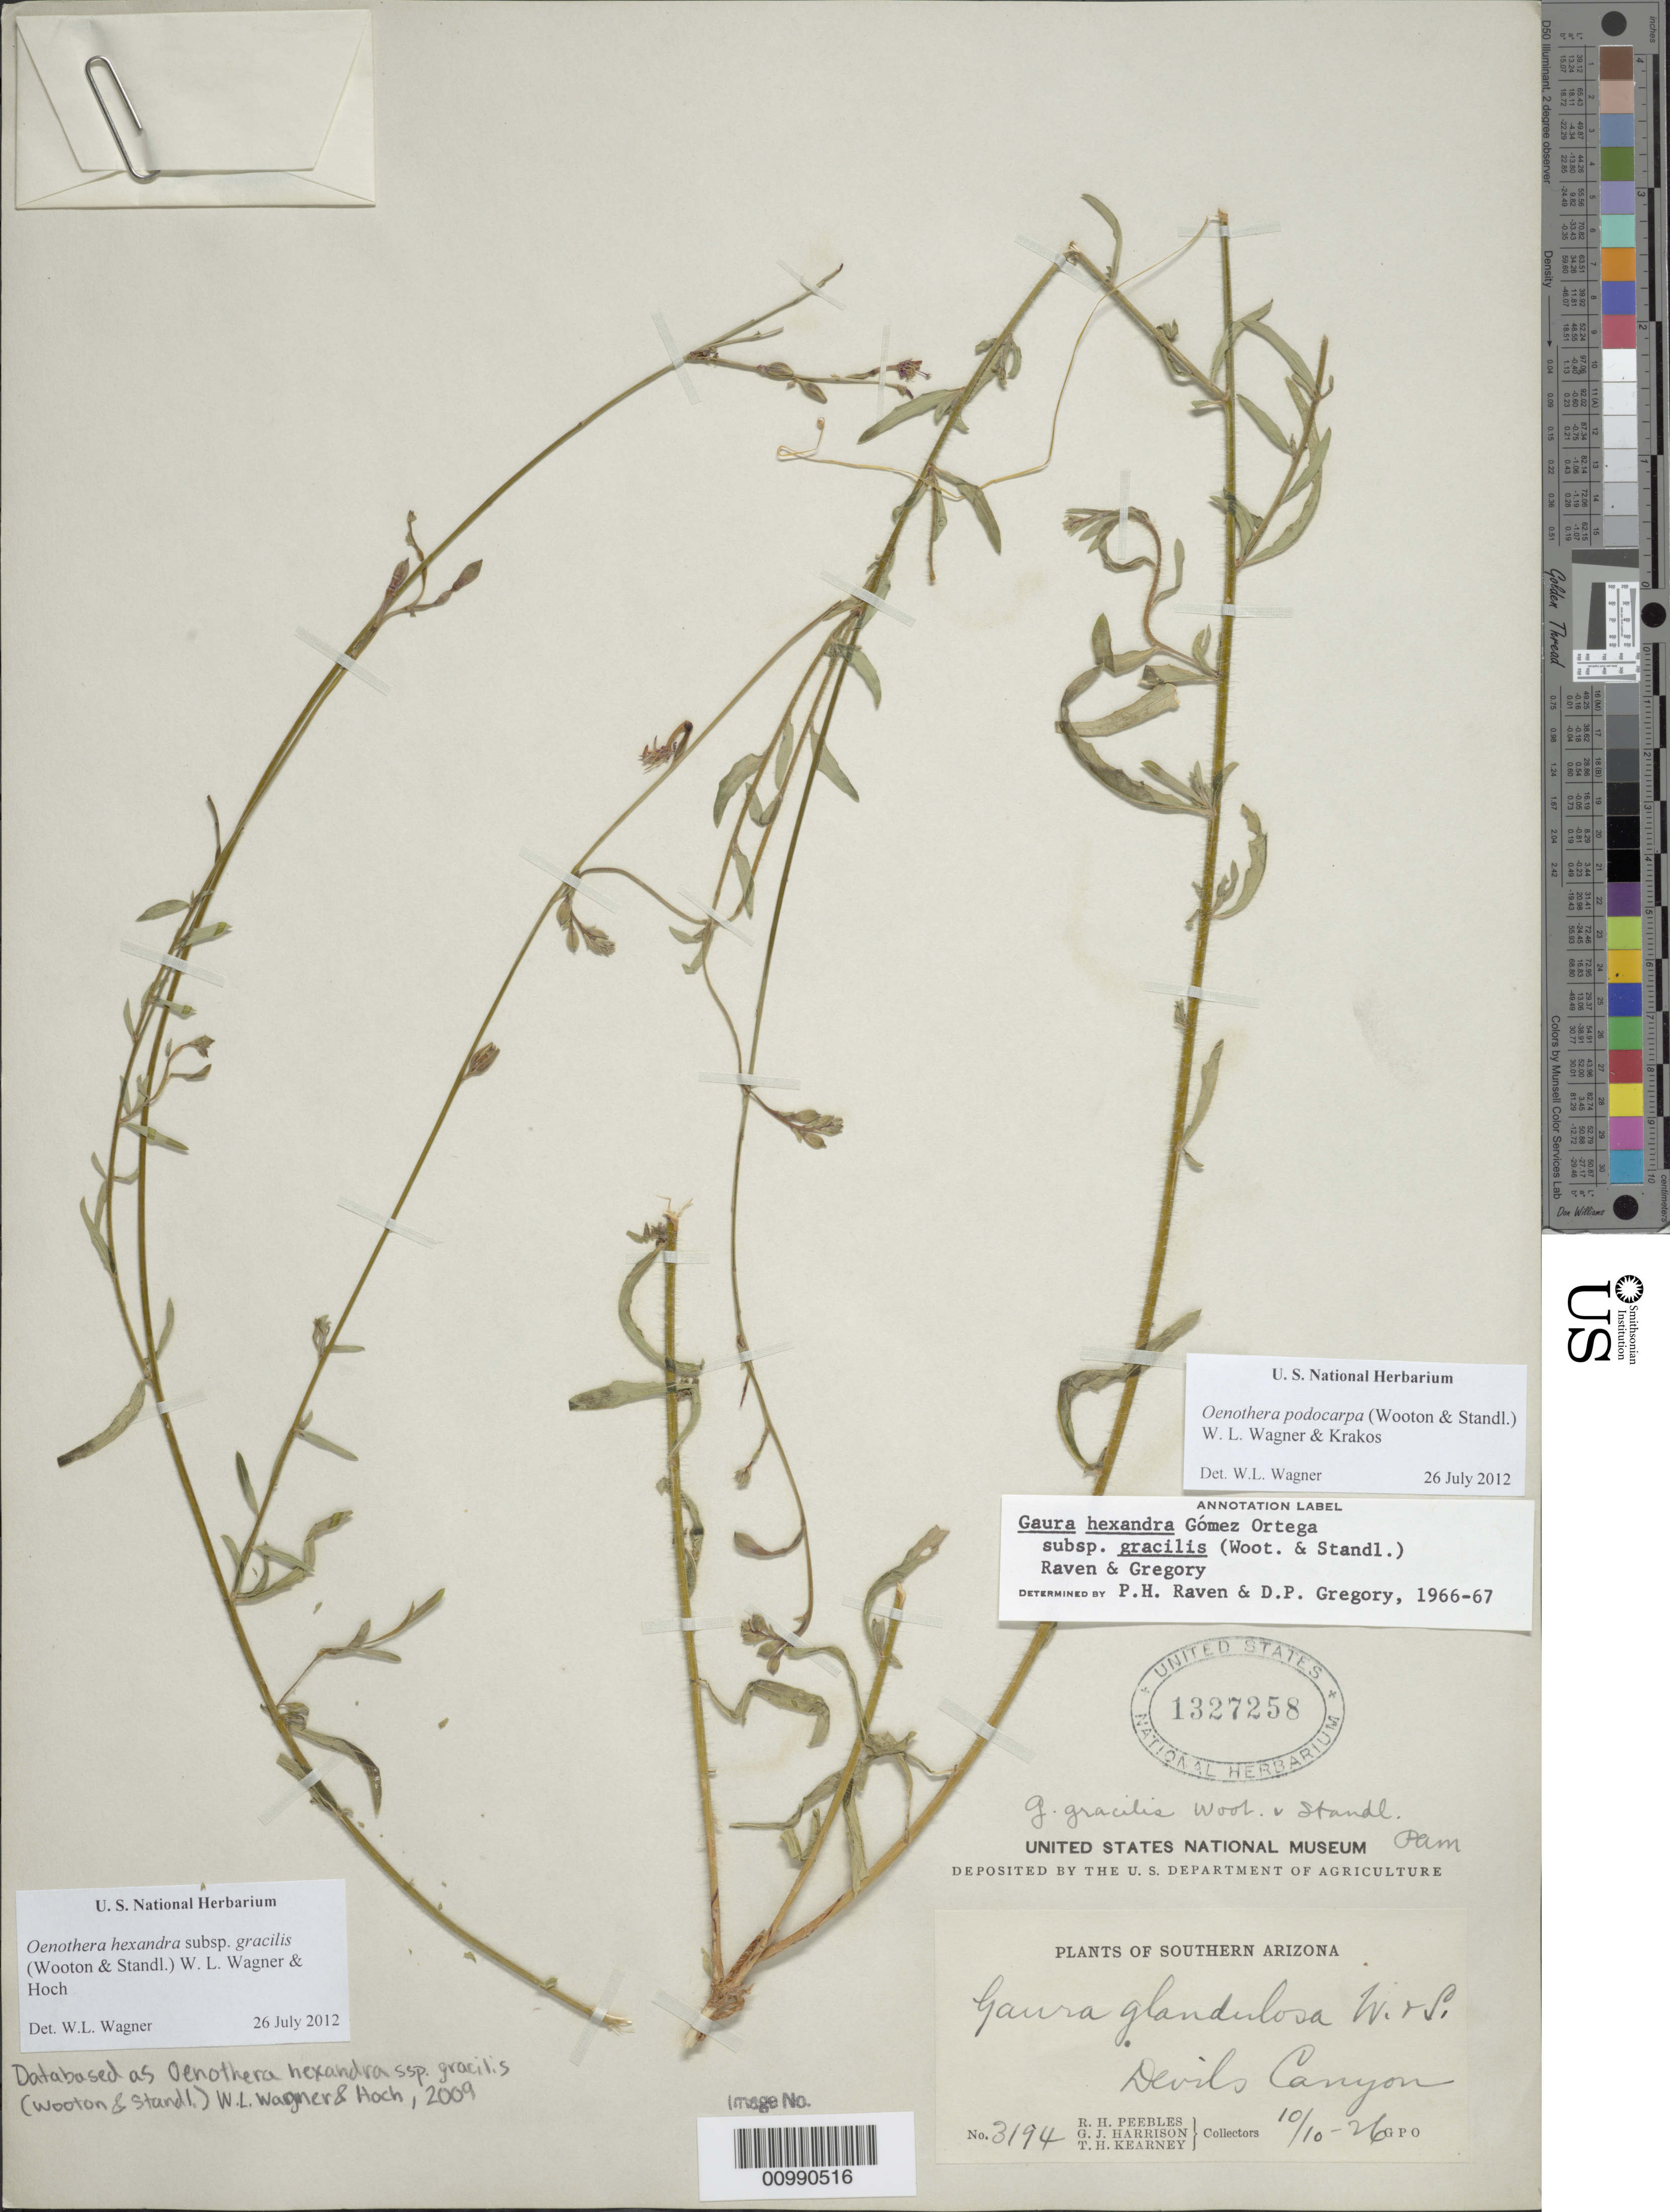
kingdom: Plantae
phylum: Tracheophyta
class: Magnoliopsida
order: Myrtales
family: Onagraceae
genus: Oenothera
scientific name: Oenothera podocarpa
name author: (Wooton & Standl.) Krakos & W.L. Wagner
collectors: R. H. Peebles & G. J. Harrison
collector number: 3194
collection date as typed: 10 Oct 1926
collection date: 1926-10-10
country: United States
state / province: Arizona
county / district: Pinal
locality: Devil's Canyon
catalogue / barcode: US 1327258